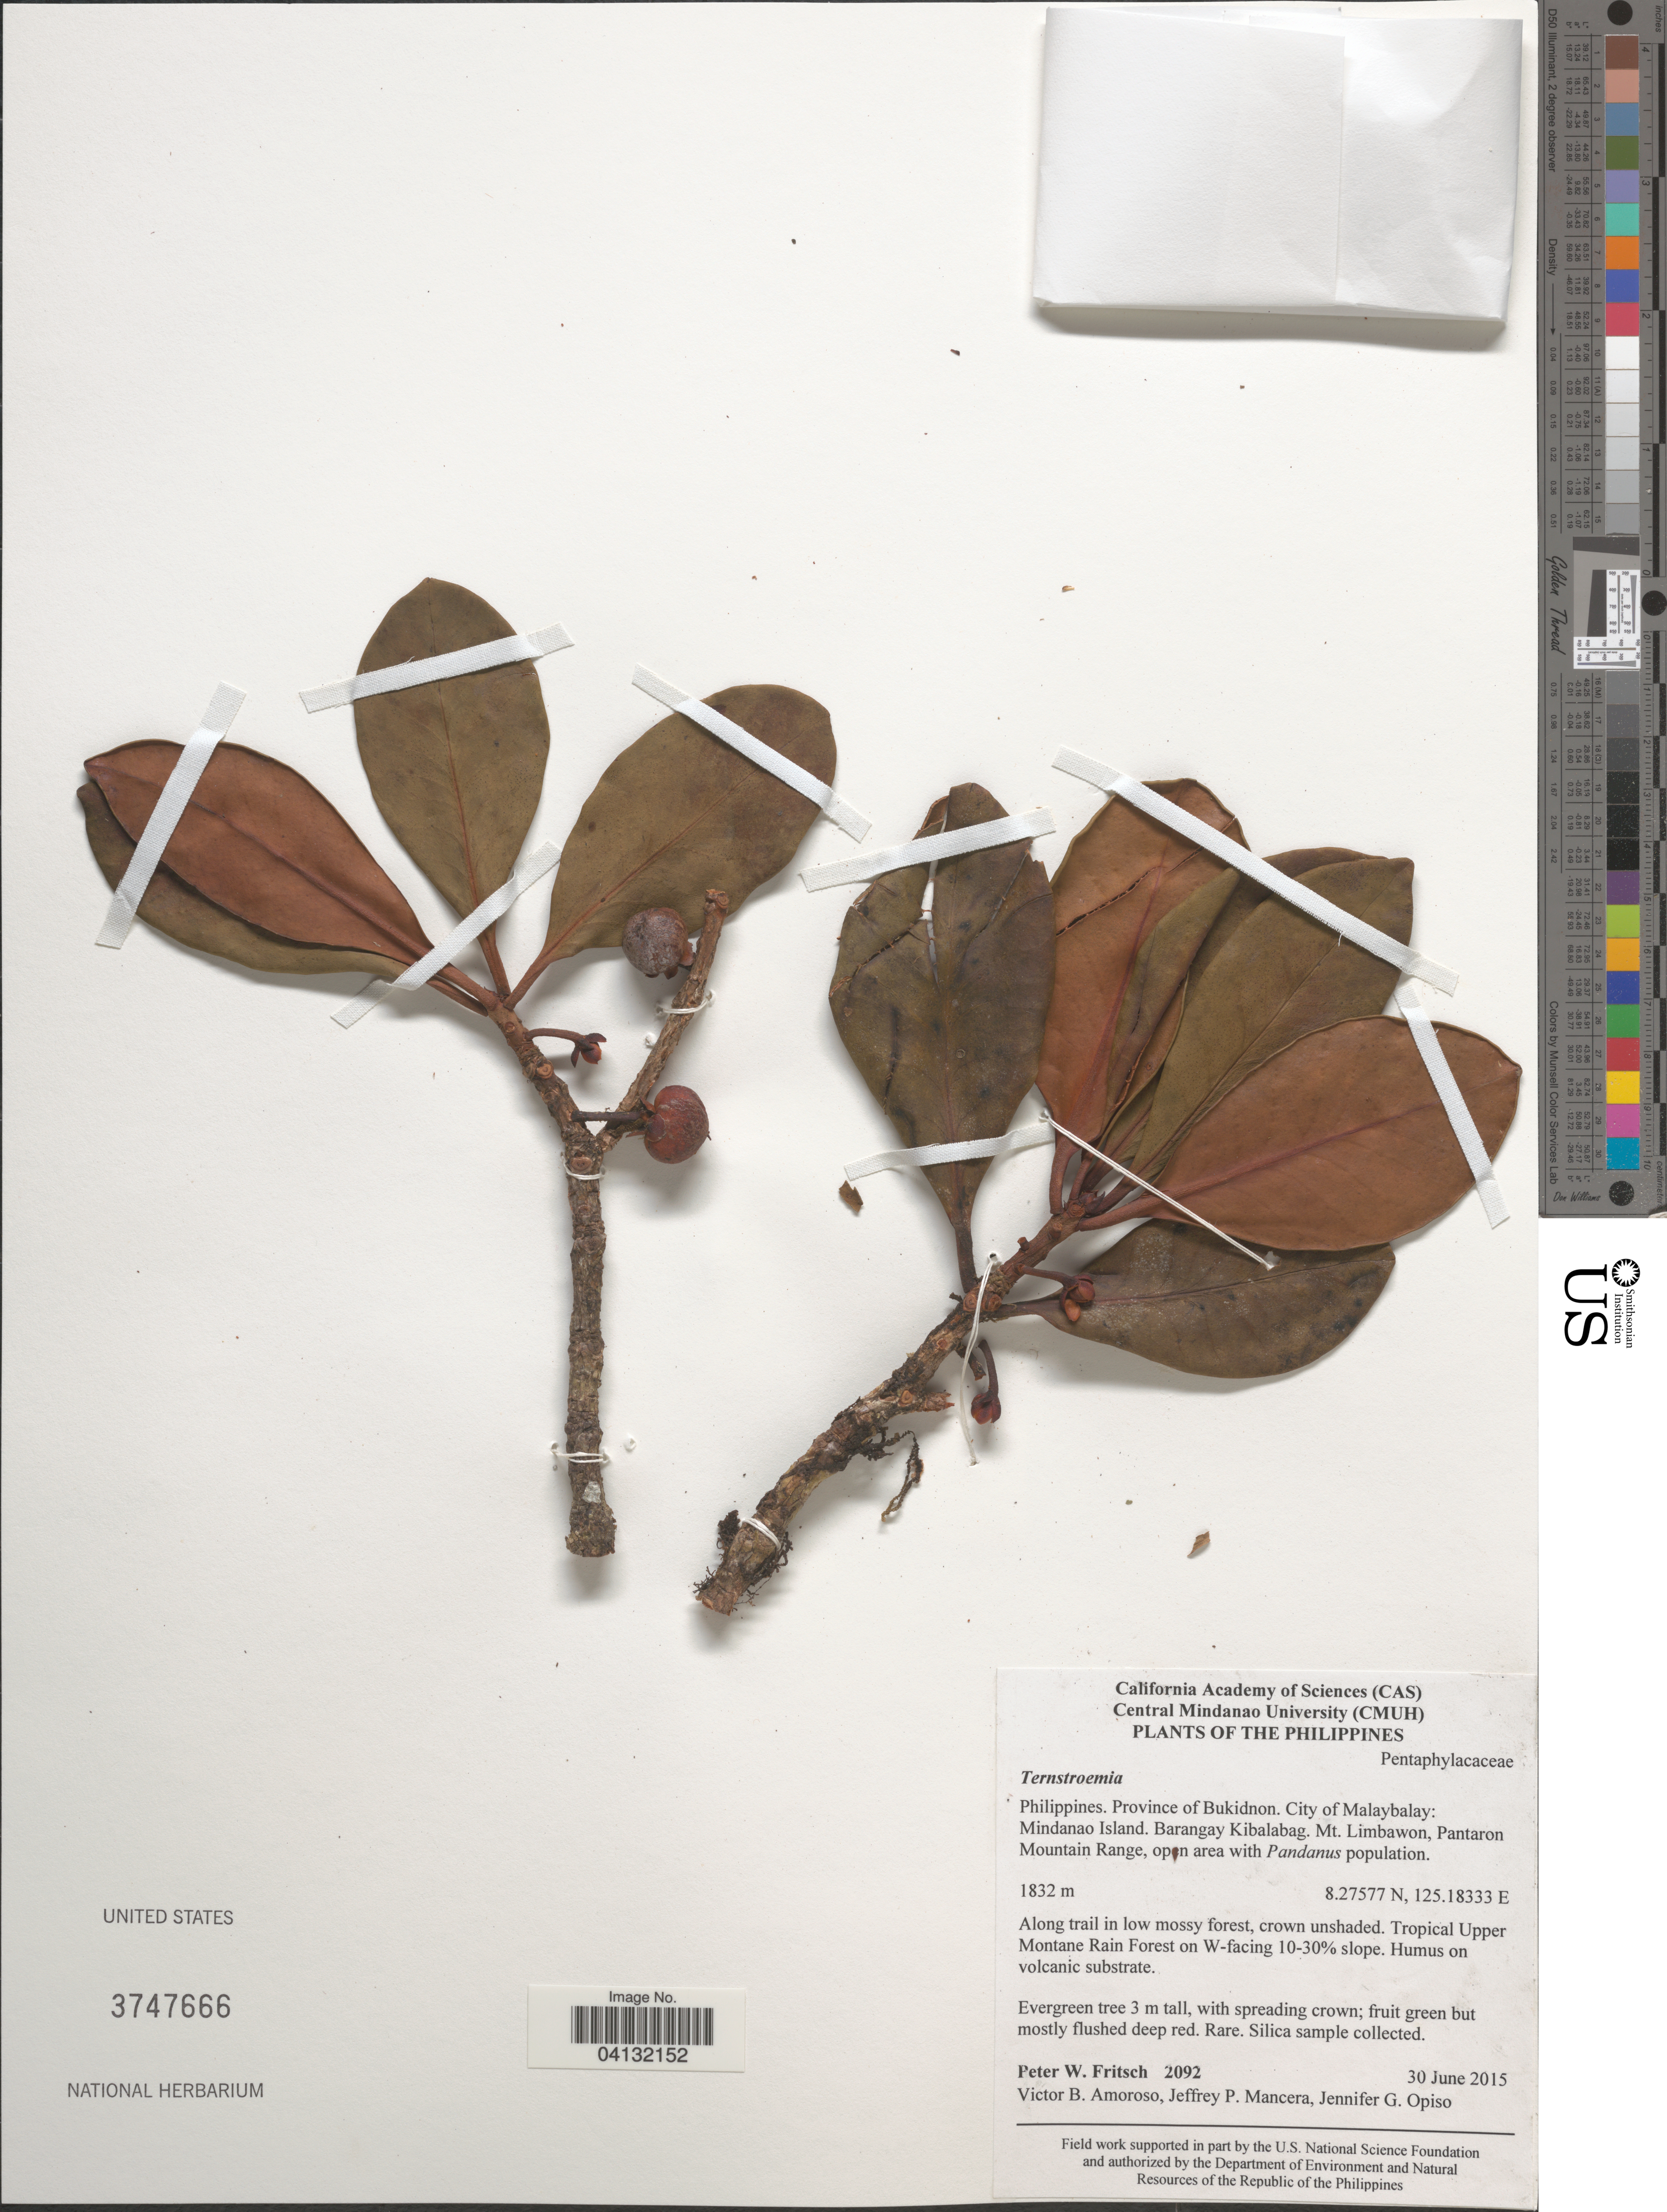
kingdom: Plantae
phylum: Tracheophyta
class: Magnoliopsida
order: Ericales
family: Pentaphylacaceae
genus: Ternstroemia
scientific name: Ternstroemia sp.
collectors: P. W. Fritsch, V. Amoroso, J. Mancera & J. Opiso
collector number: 2092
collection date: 2015-06-30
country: Philippines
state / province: Northern Mindanao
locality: Province of Bukidnon. City of Malaybalay: Mindanao Island. Barangay Kibalabag. Mt. Limbawon, Pantaron Mountain Range. Along trail in low mossy forest, crwon unshaded. Tropical Upper Montane Rain Forest on W-facing 10-30%.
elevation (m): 1832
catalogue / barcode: US 3747666